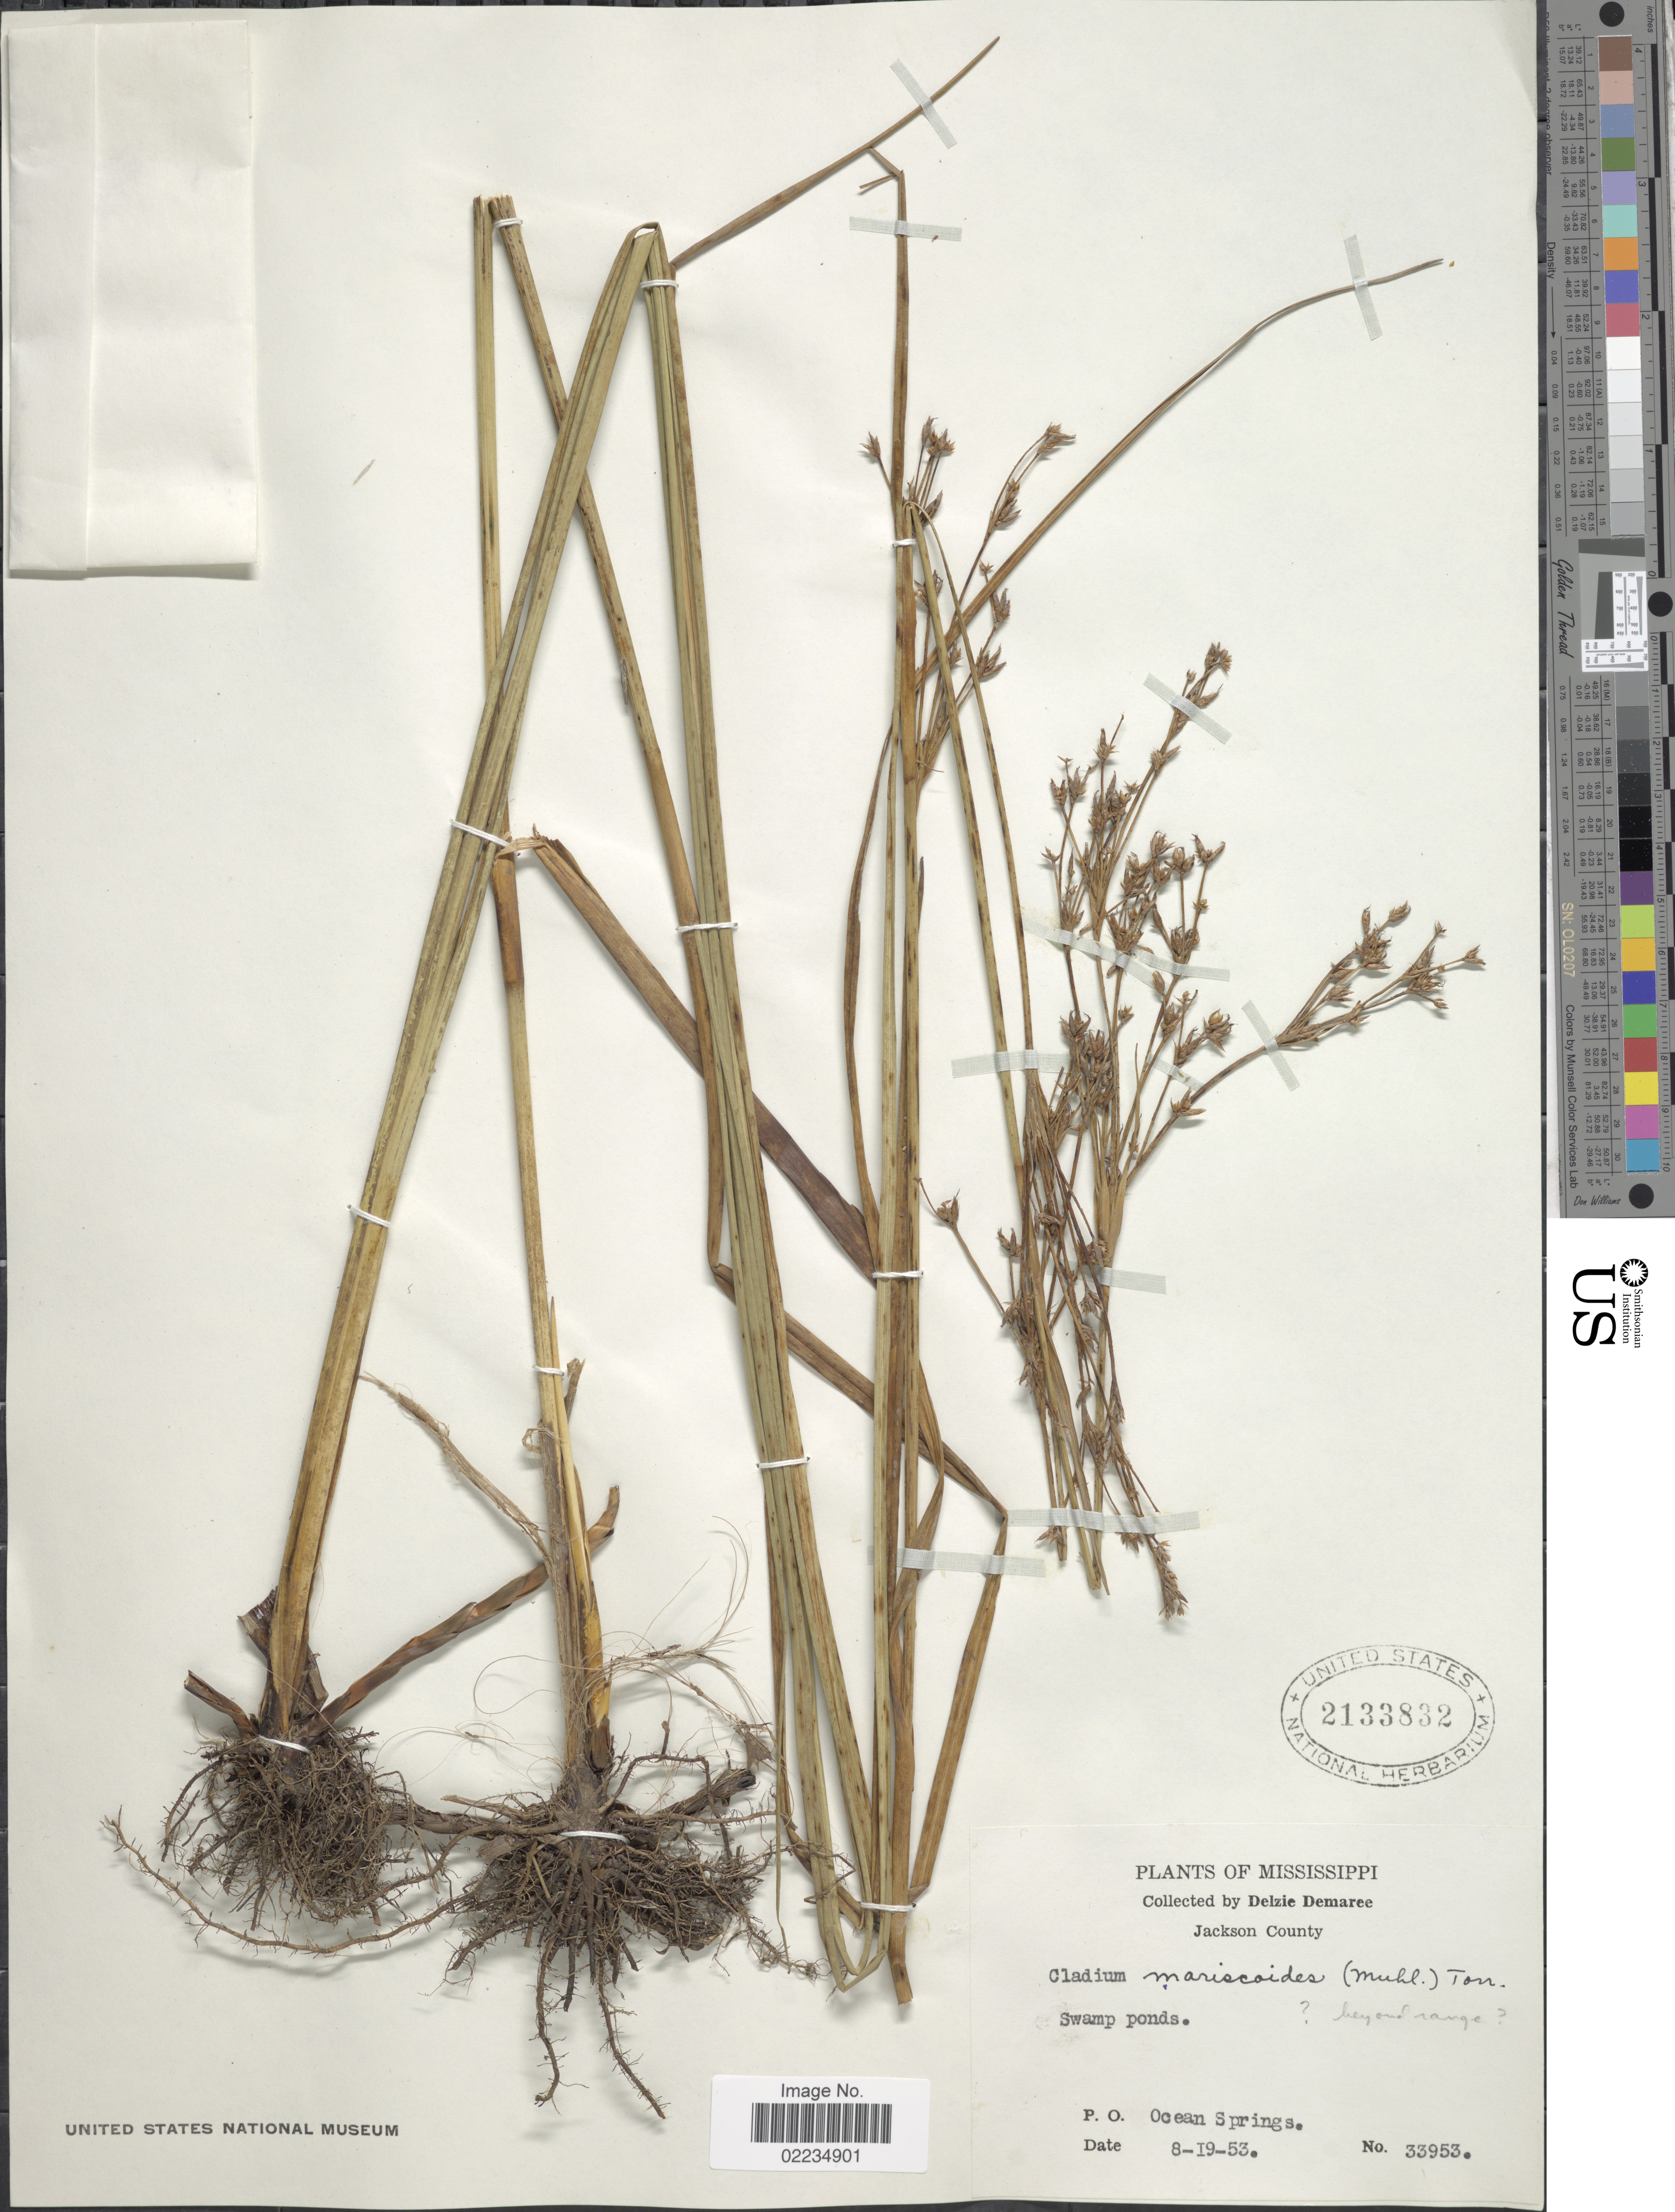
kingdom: Plantae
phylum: Tracheophyta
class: Liliopsida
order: Poales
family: Cyperaceae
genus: Cladium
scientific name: Cladium mariscoides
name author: (Muhl.) Torr.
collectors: D. Demaree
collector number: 33953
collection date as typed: Transcribed d/m/y: 19/8/53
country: United States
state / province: Mississippi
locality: Jackson County, P.O. Ocean Springs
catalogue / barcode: US 2133832